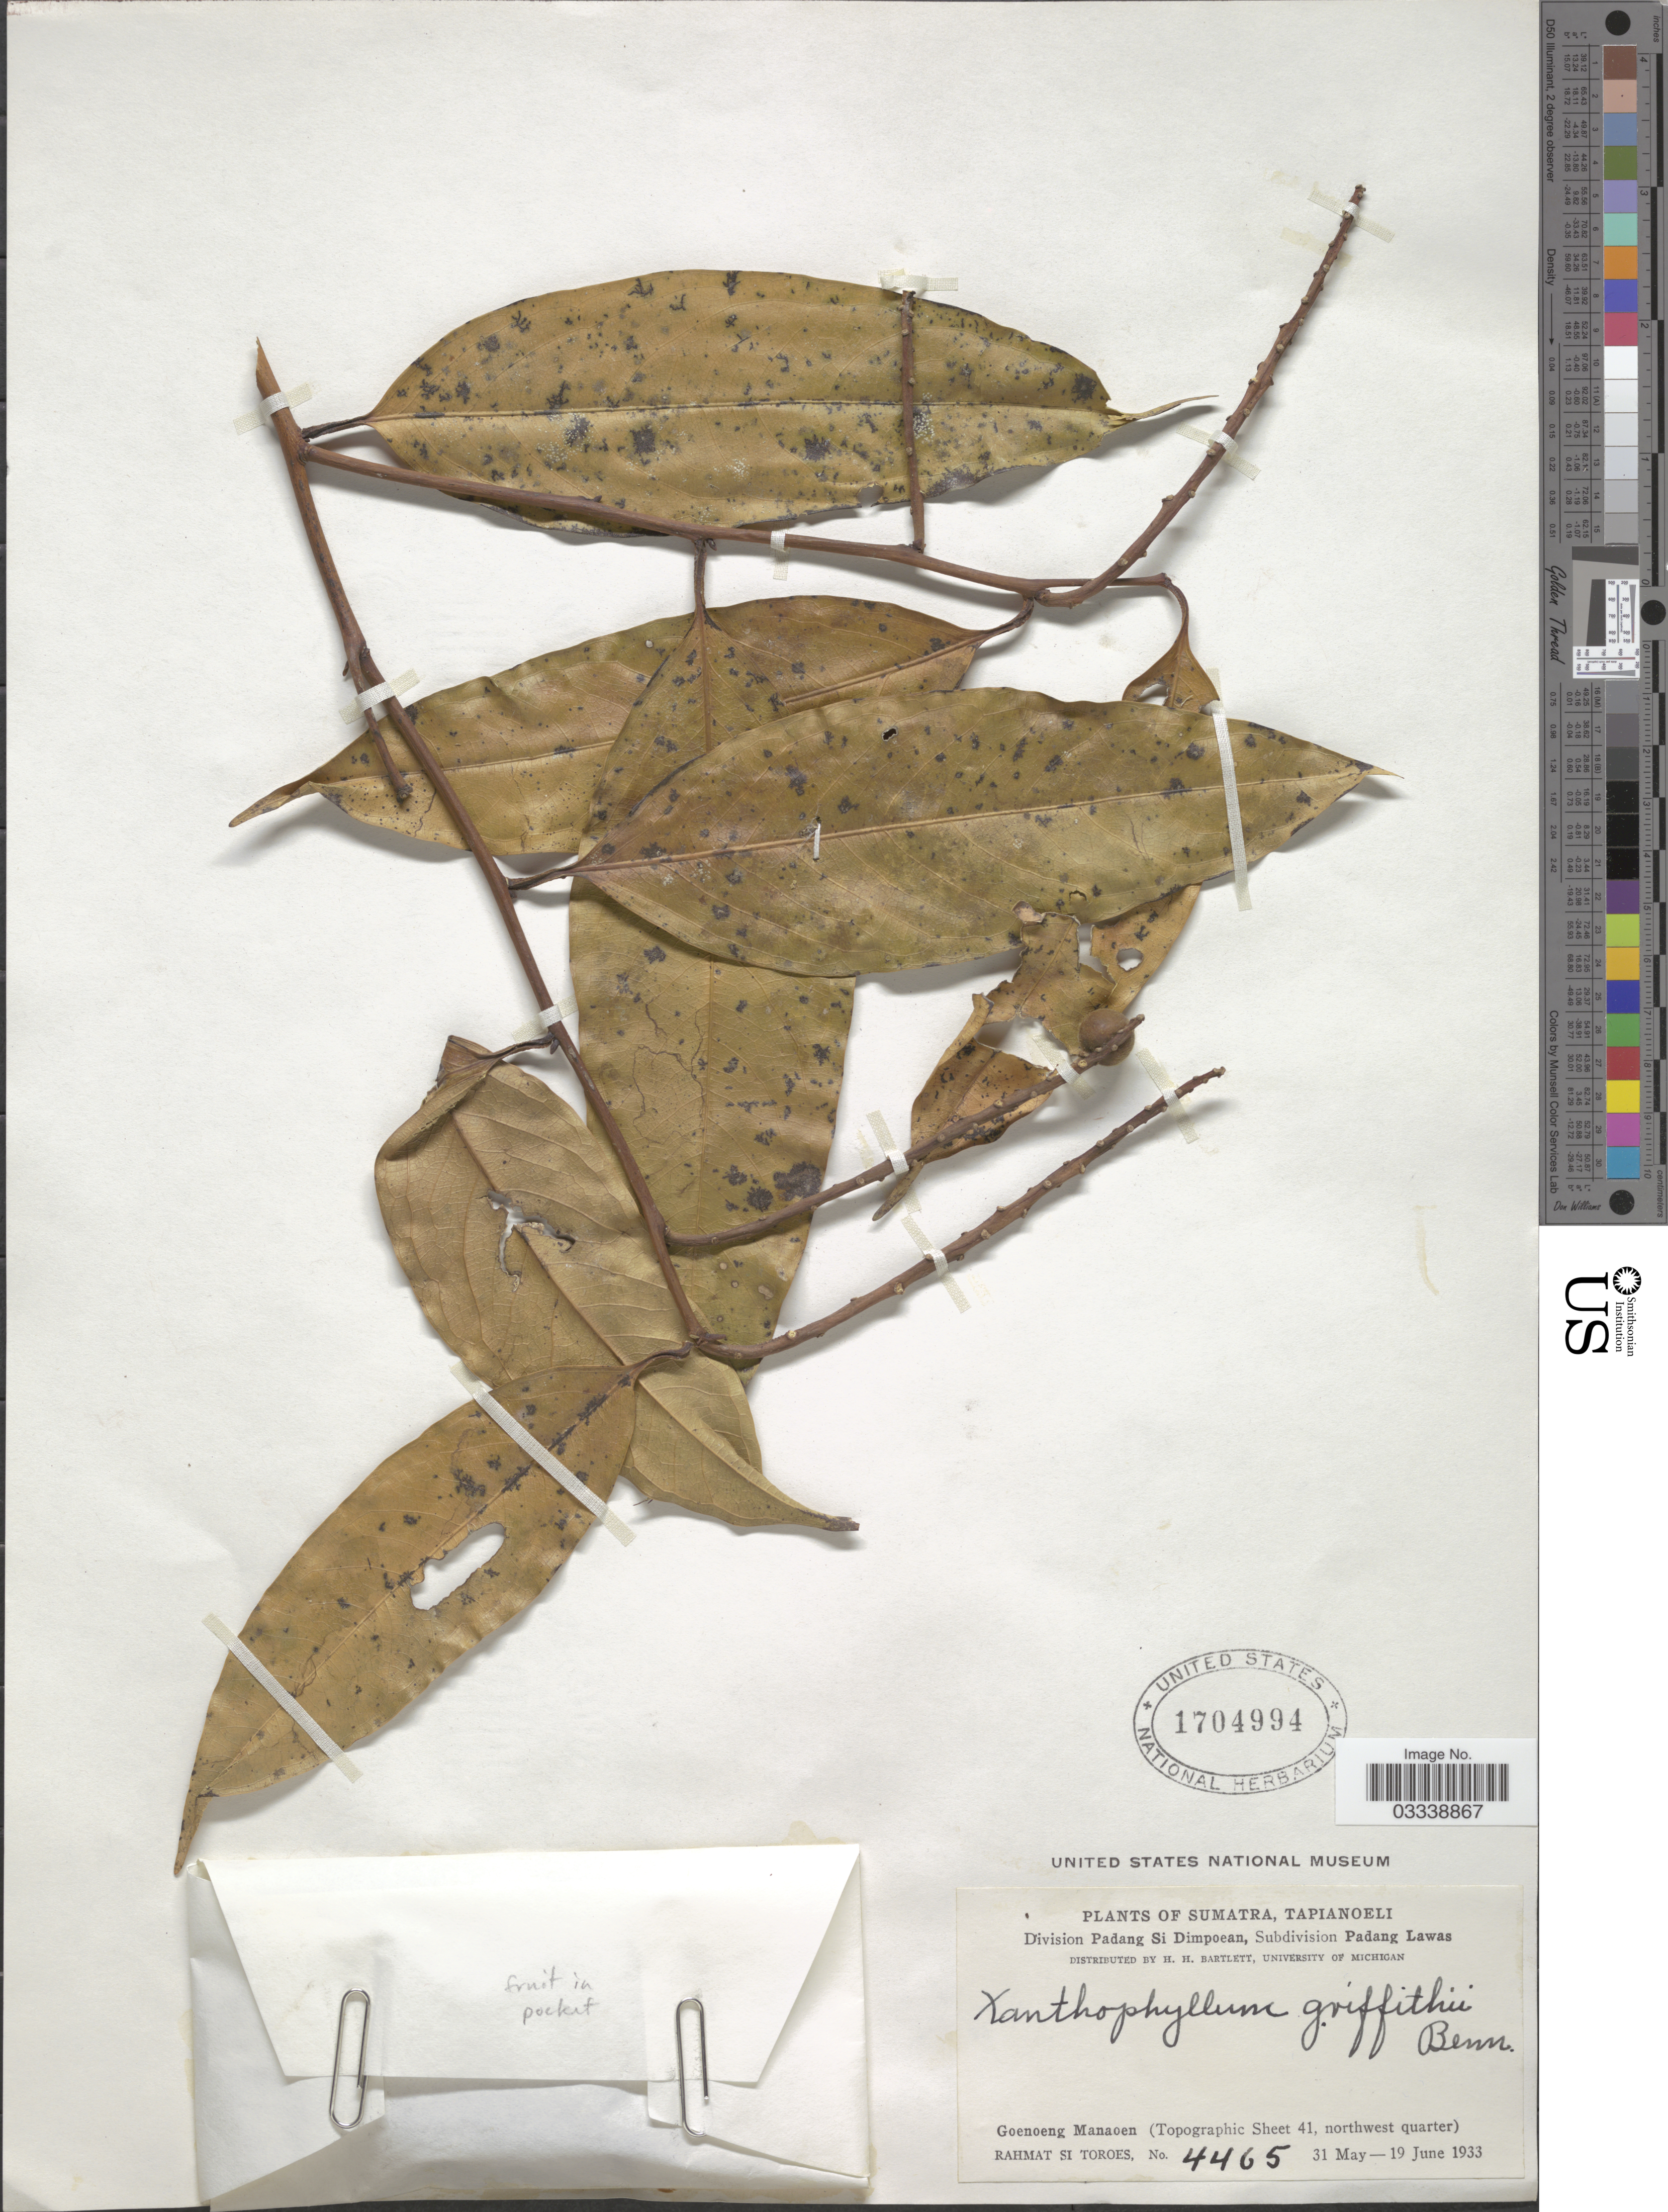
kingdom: Plantae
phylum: Tracheophyta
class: Magnoliopsida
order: Fabales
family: Polygalaceae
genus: Xanthophyllum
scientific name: Xanthophyllum griffithii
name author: Hook. f. ex A.W. Benn.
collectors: Rahmat Si Boeea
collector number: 4465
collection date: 1933-05-31/1933-06-19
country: Indonesia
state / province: Sumatra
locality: Tapianoeli. Division Padang Si Dimpoean, Subdivision Padang Lawas. Goenoeg Manaoen (Topographic Sheet 41, northwest quarter).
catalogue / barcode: US 1704994